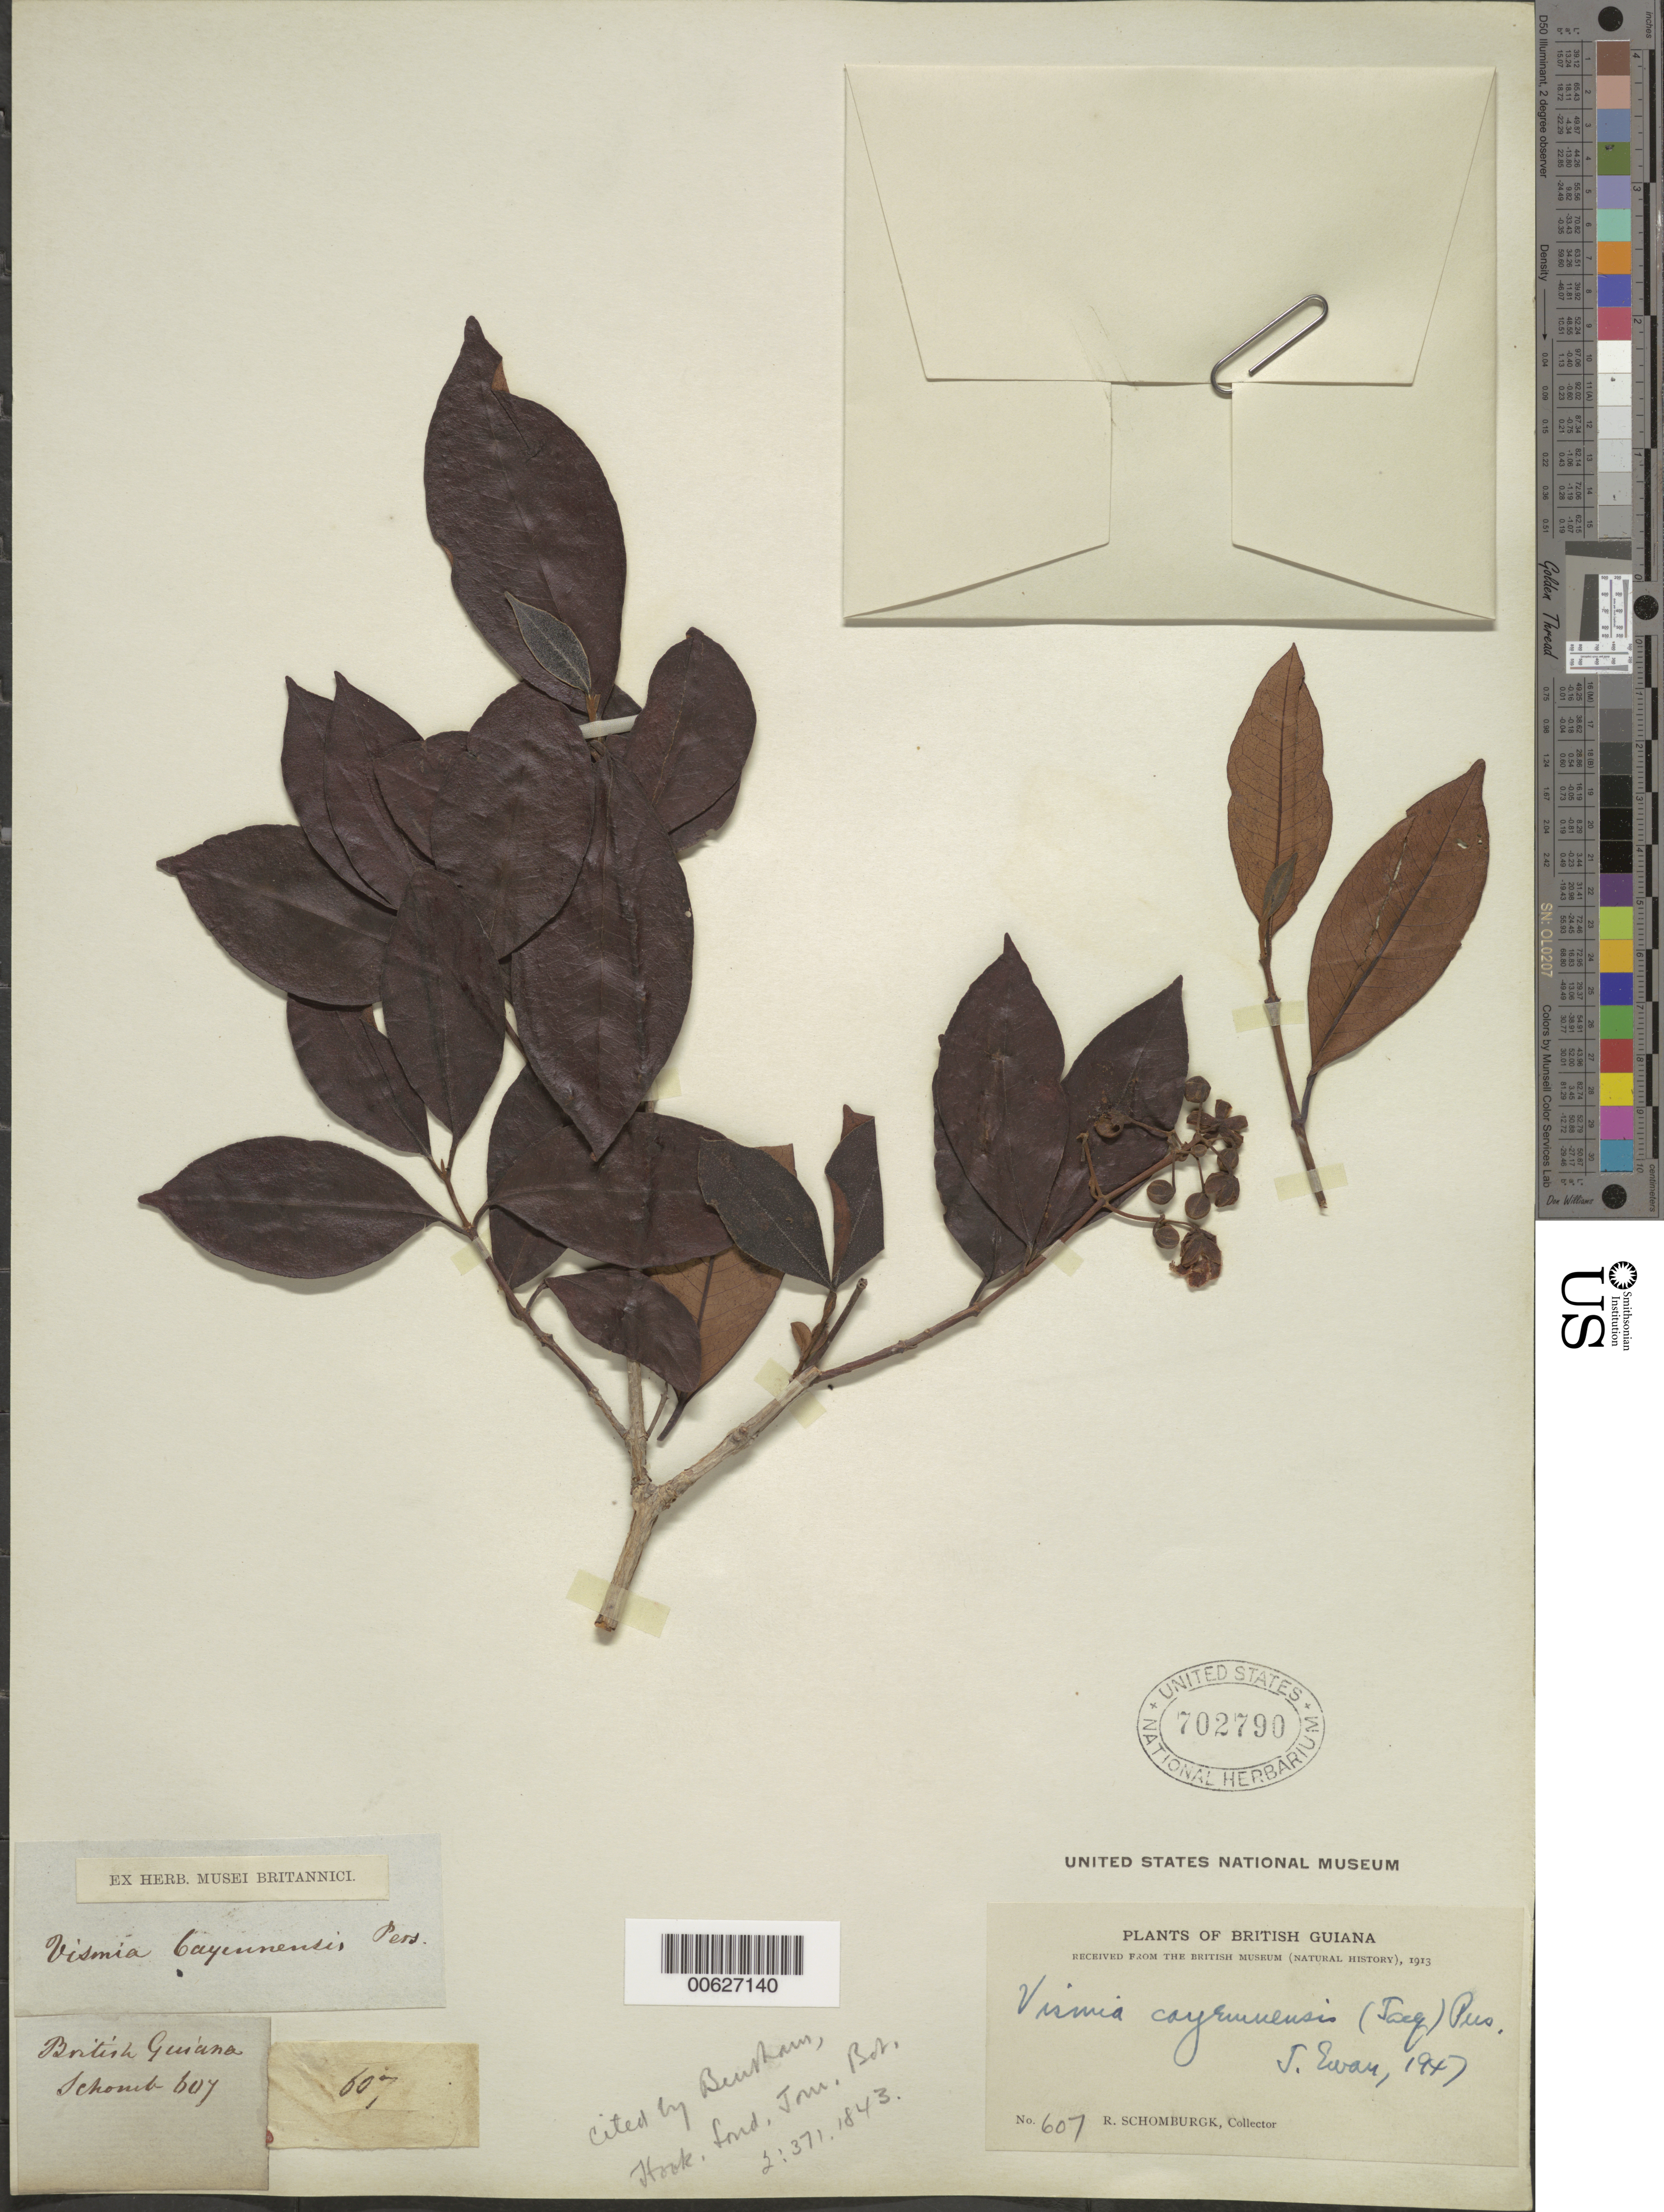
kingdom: Plantae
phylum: Tracheophyta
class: Magnoliopsida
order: Malpighiales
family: Hypericaceae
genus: Vismia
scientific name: Vismia cayennensis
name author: (Jacq.) Pers.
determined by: Ewan, J. A.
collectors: R. H. Schomburgk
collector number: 607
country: Guyana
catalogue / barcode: US 702790